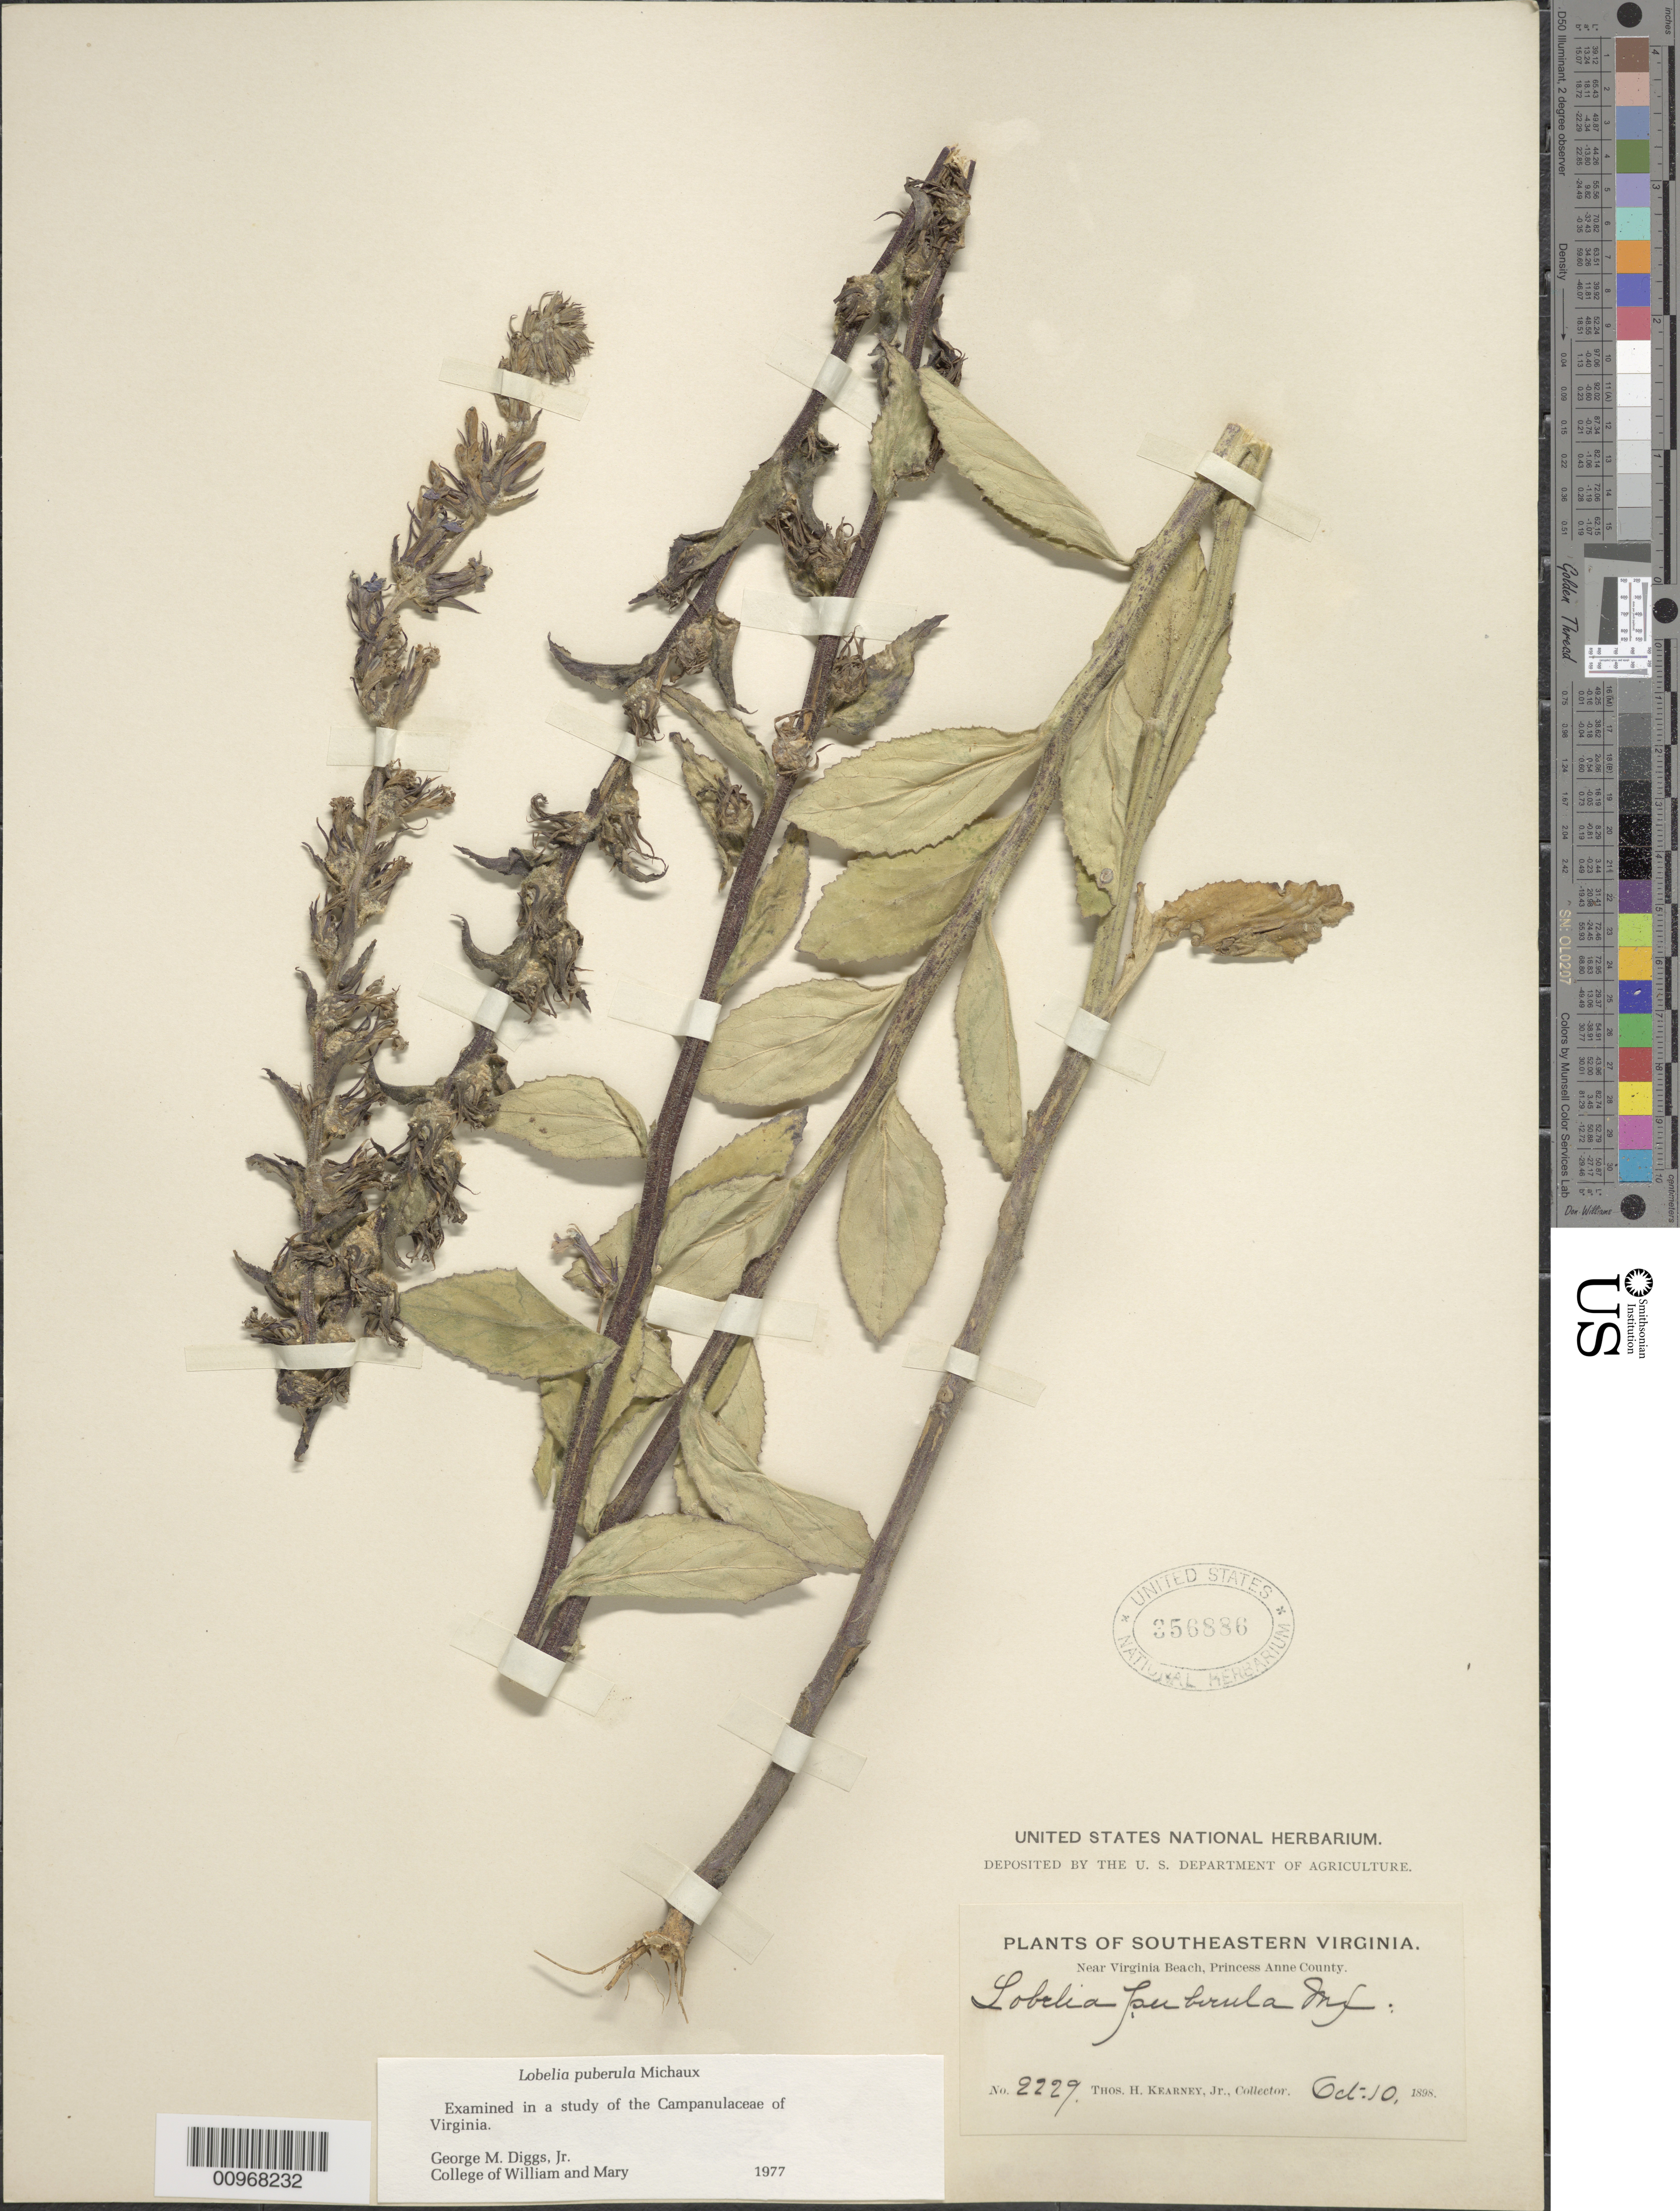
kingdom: Plantae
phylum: Tracheophyta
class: Magnoliopsida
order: Asterales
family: Campanulaceae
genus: Lobelia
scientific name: Lobelia puberula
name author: Michx.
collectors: T. H. Kearney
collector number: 2229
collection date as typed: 01 Oct 1898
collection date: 1898-10-01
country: United States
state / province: Virginia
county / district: City of Virginia Beach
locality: Near Virginia Beach.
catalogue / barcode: US 356886